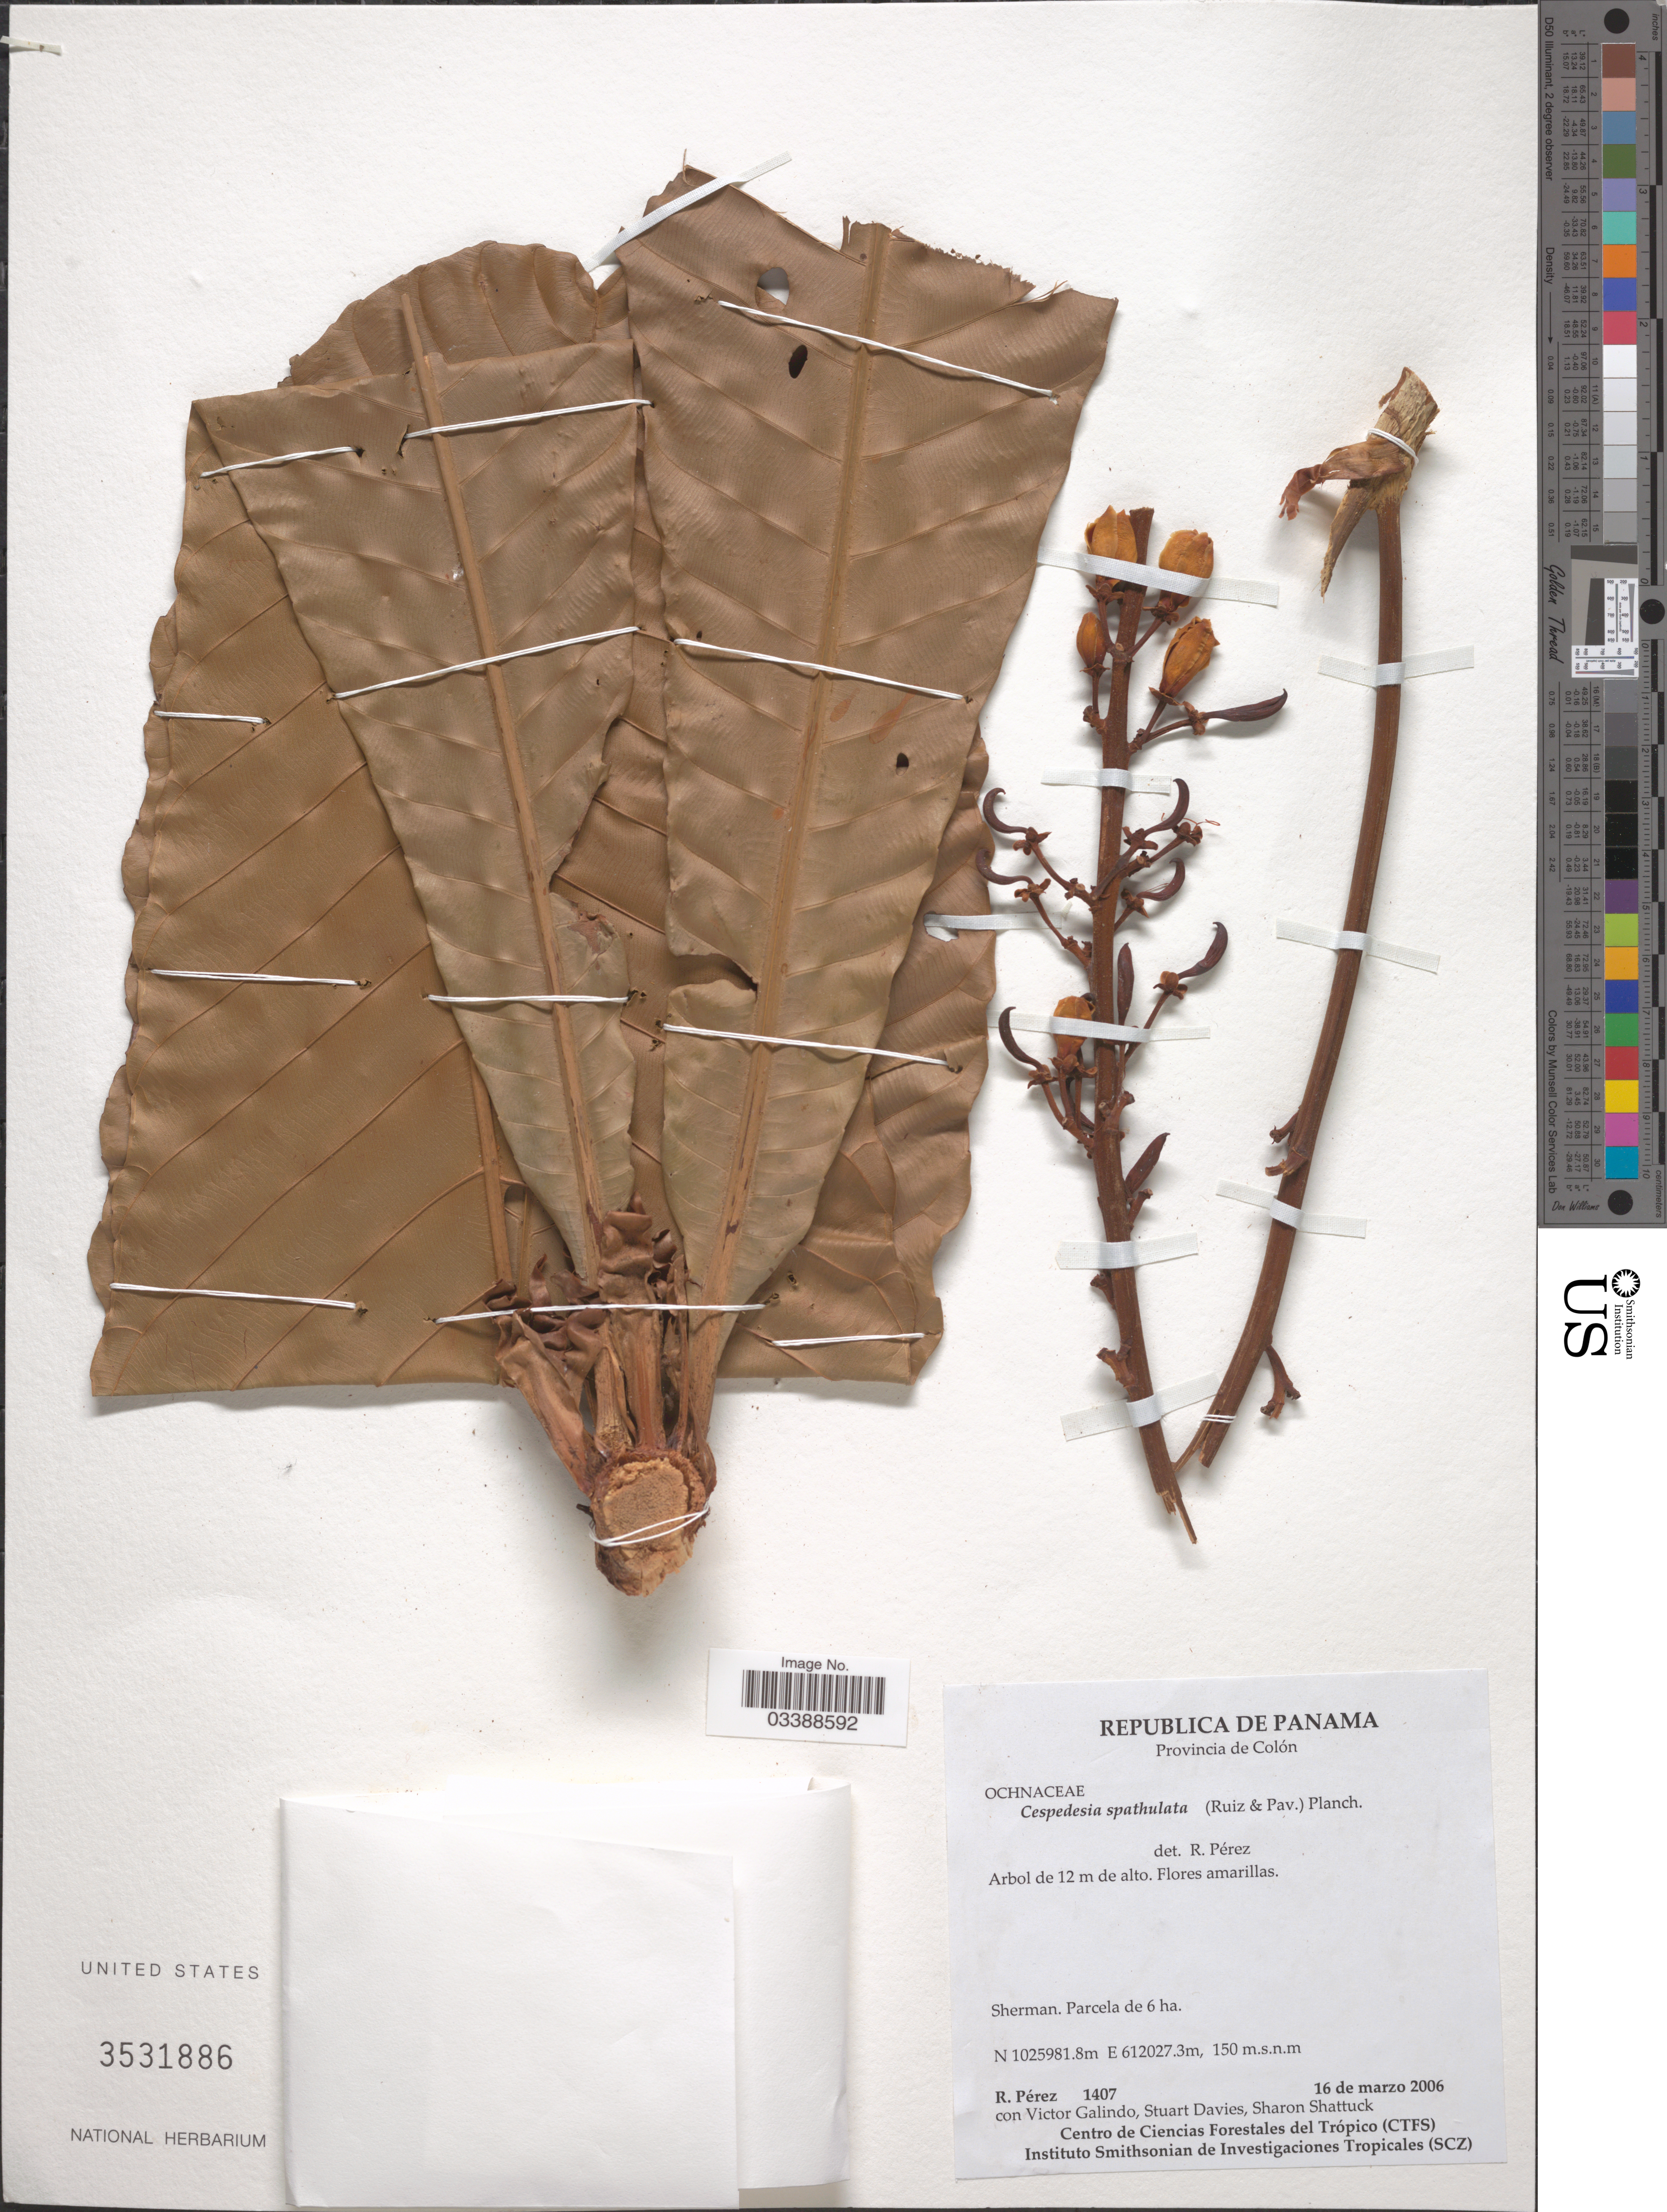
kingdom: Plantae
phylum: Tracheophyta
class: Magnoliopsida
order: Malpighiales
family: Ochnaceae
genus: Cespedesia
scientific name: Cespedesia spathulata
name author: (Ruiz & Pav.) Planch.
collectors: R. Perez, V. Galindo, S. Davies & S. Shattuck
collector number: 1407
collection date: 2006-03-16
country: Panama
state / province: Colón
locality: Sherman. Parcela de 6 ha.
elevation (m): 150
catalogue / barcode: US 3531886